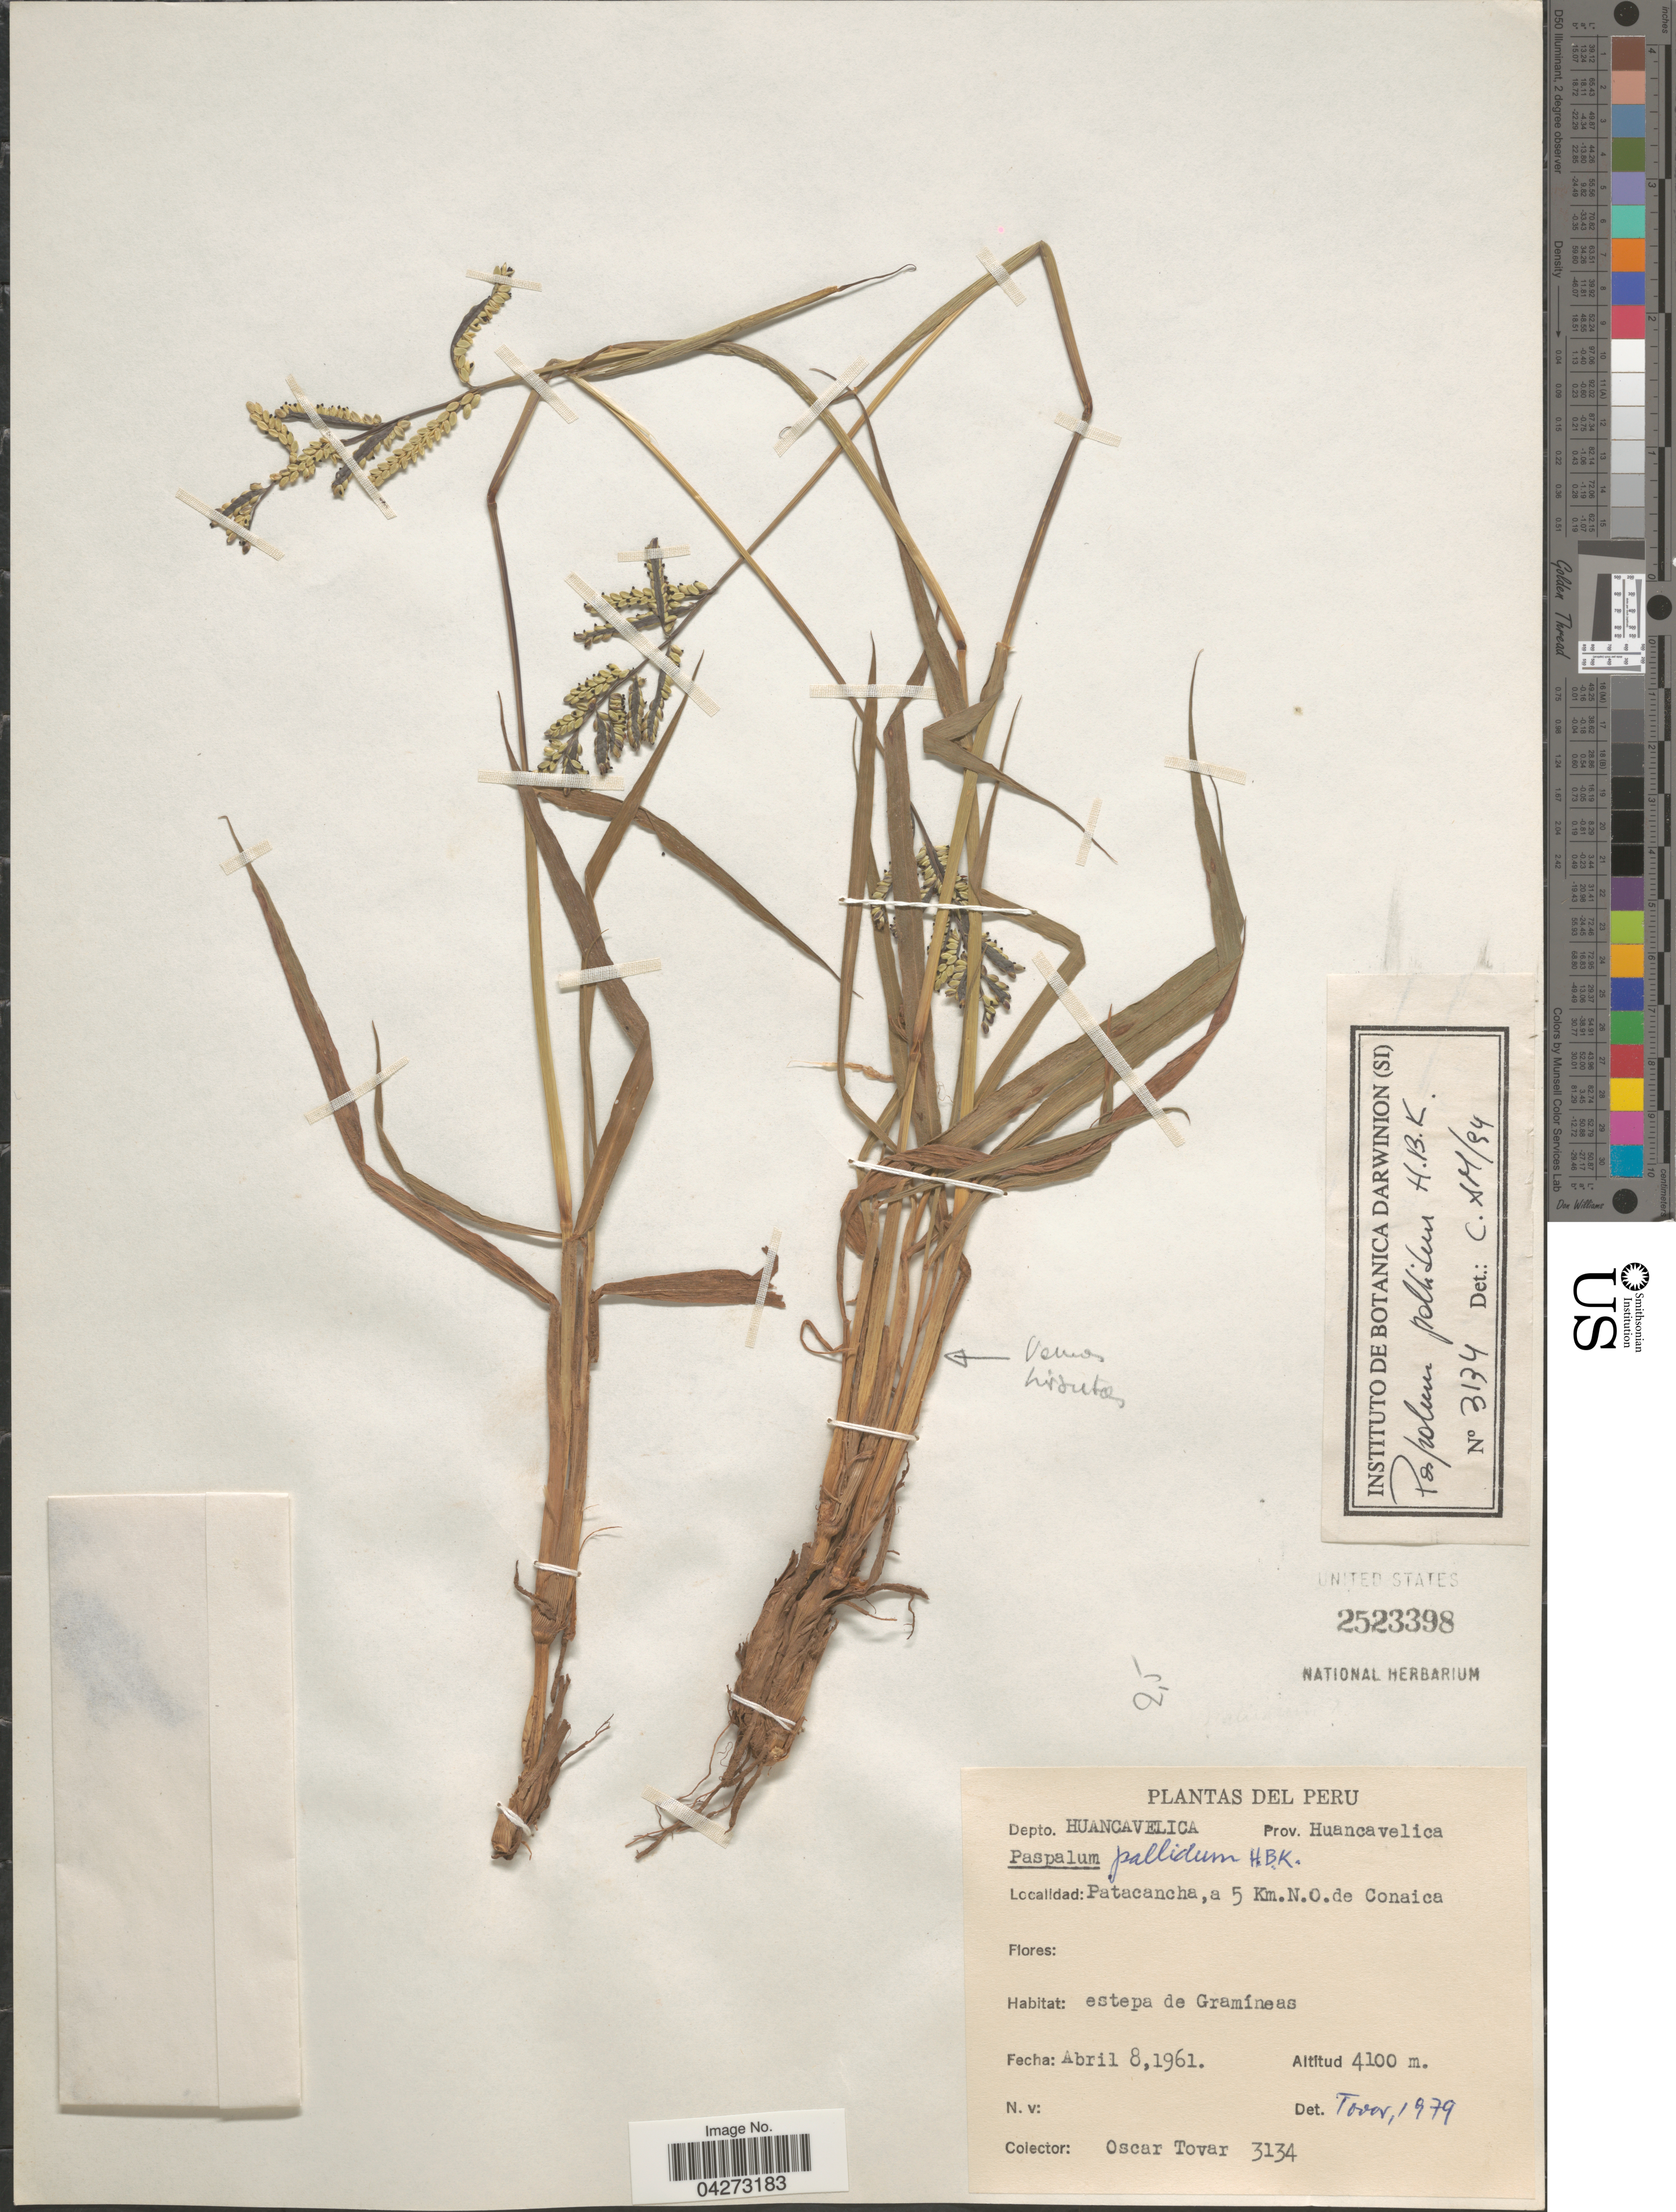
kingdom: Plantae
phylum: Tracheophyta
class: Liliopsida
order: Poales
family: Poaceae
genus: Paspalum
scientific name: Paspalum pallidum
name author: Kunth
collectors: Ó. Tovar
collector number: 3134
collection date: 1961-04-08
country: Peru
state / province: Huancavelica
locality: Depto. Huancavelica. Prov. Huancavelica. Patacancha, a 5 Km. N.O. de Conaica.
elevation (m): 4100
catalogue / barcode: US 2523398